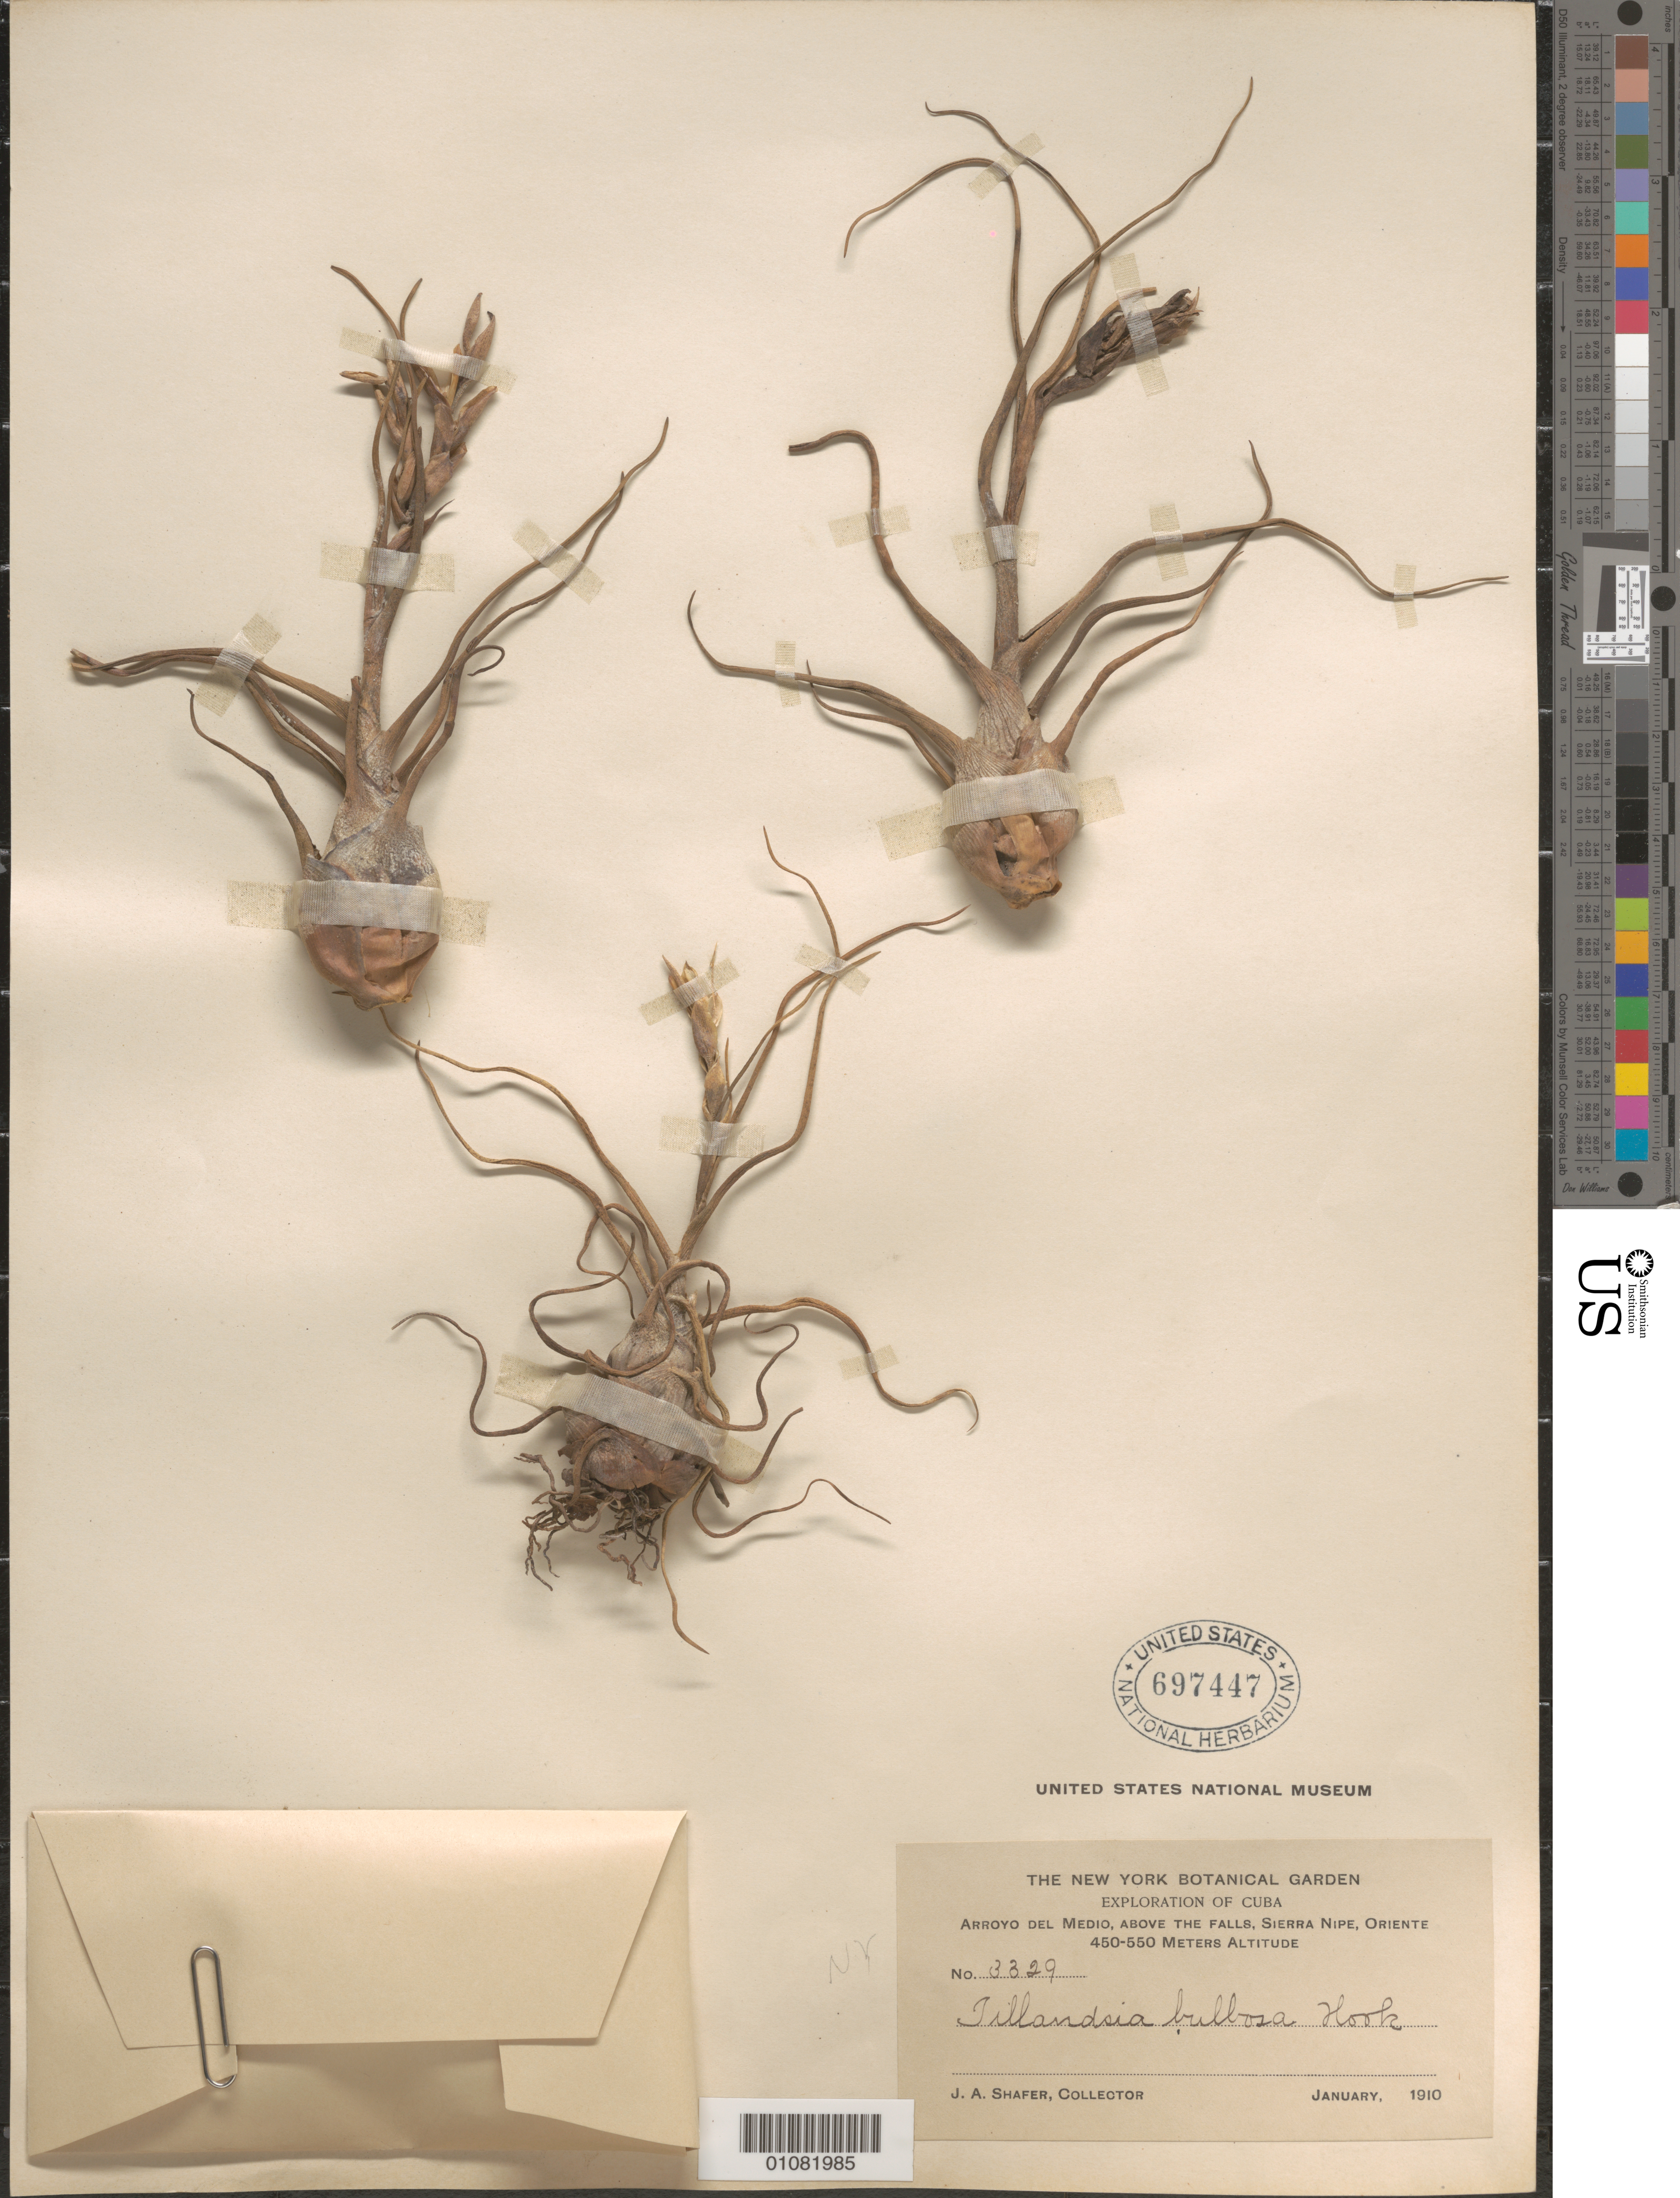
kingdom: Plantae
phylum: Tracheophyta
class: Liliopsida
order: Poales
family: Bromeliaceae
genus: Tillandsia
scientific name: Tillandsia bulbosa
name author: Hook.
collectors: J. A. Shafer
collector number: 3329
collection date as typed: Jan 1910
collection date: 1910-01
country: Cuba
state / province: Holguín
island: Cuba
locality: Arroyo del Medio, above the falls, Sierra Nipe, Oriente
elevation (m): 450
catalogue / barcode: US 697447